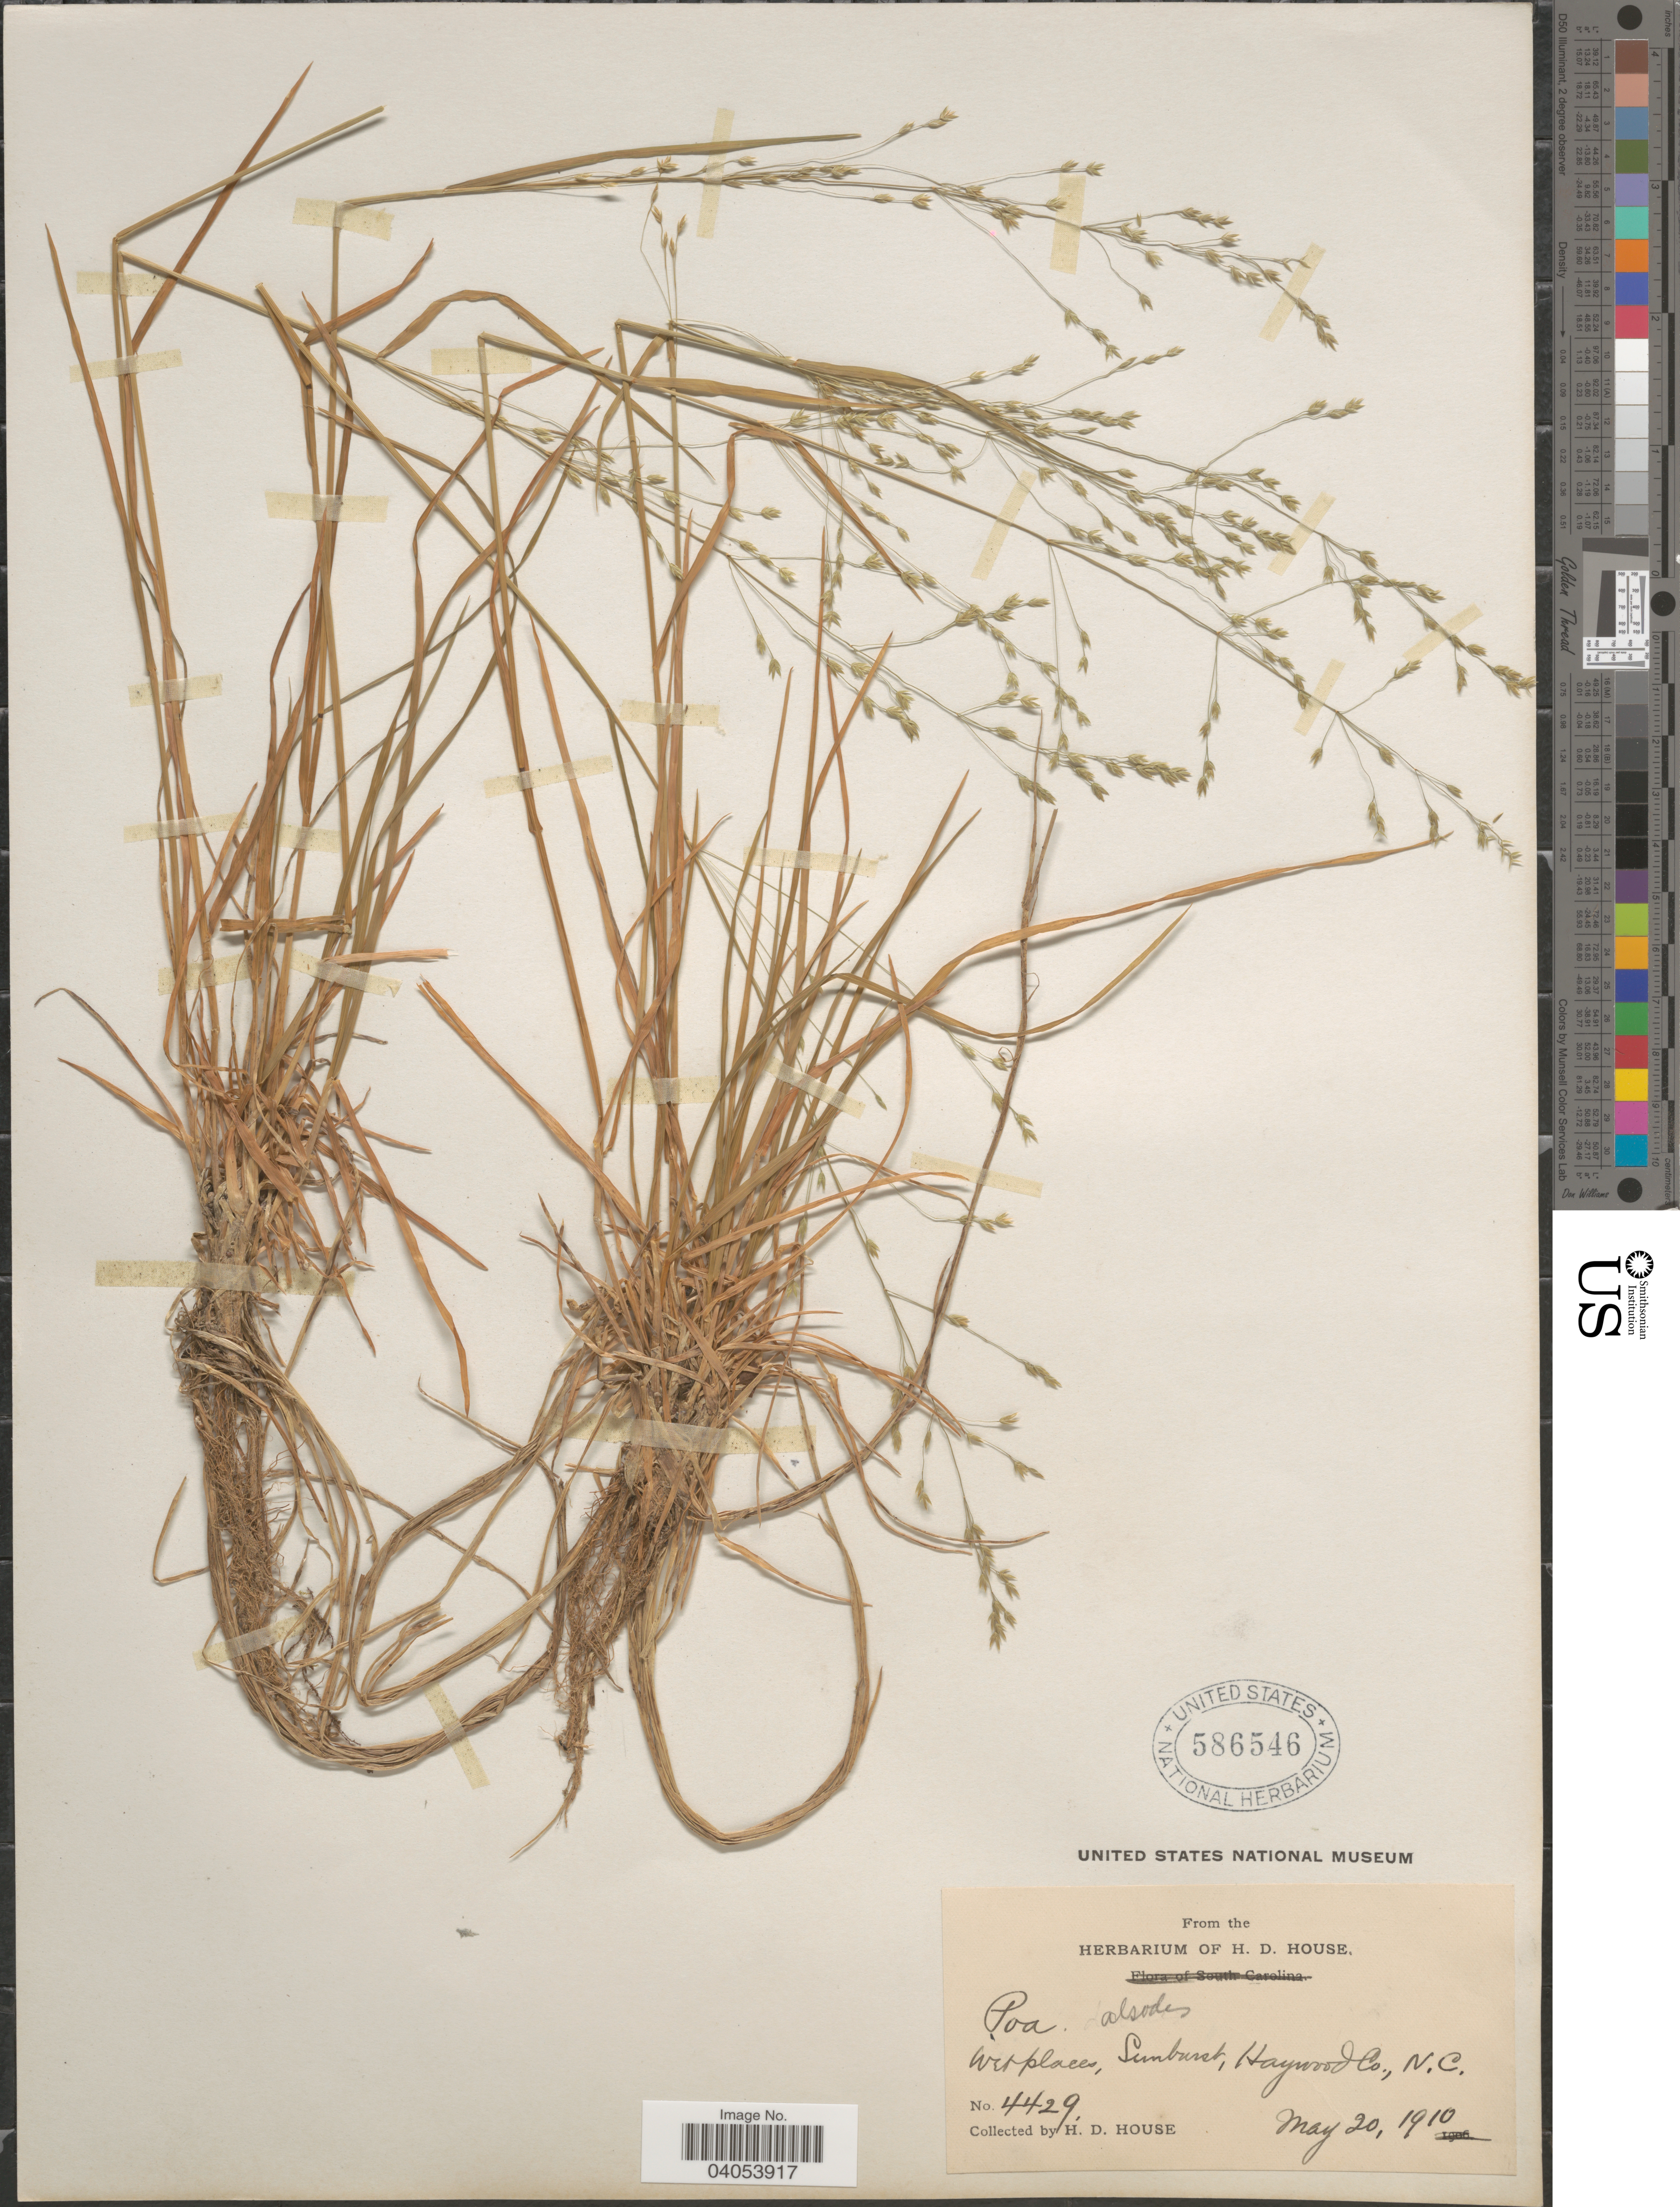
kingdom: Plantae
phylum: Tracheophyta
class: Liliopsida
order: Poales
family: Poaceae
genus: Poa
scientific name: Poa alsodes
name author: A. Gray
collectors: H. D. House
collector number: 4429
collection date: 1910-05-20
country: United States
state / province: North Carolina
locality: Sunburst, Haywood Co.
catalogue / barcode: US 586546